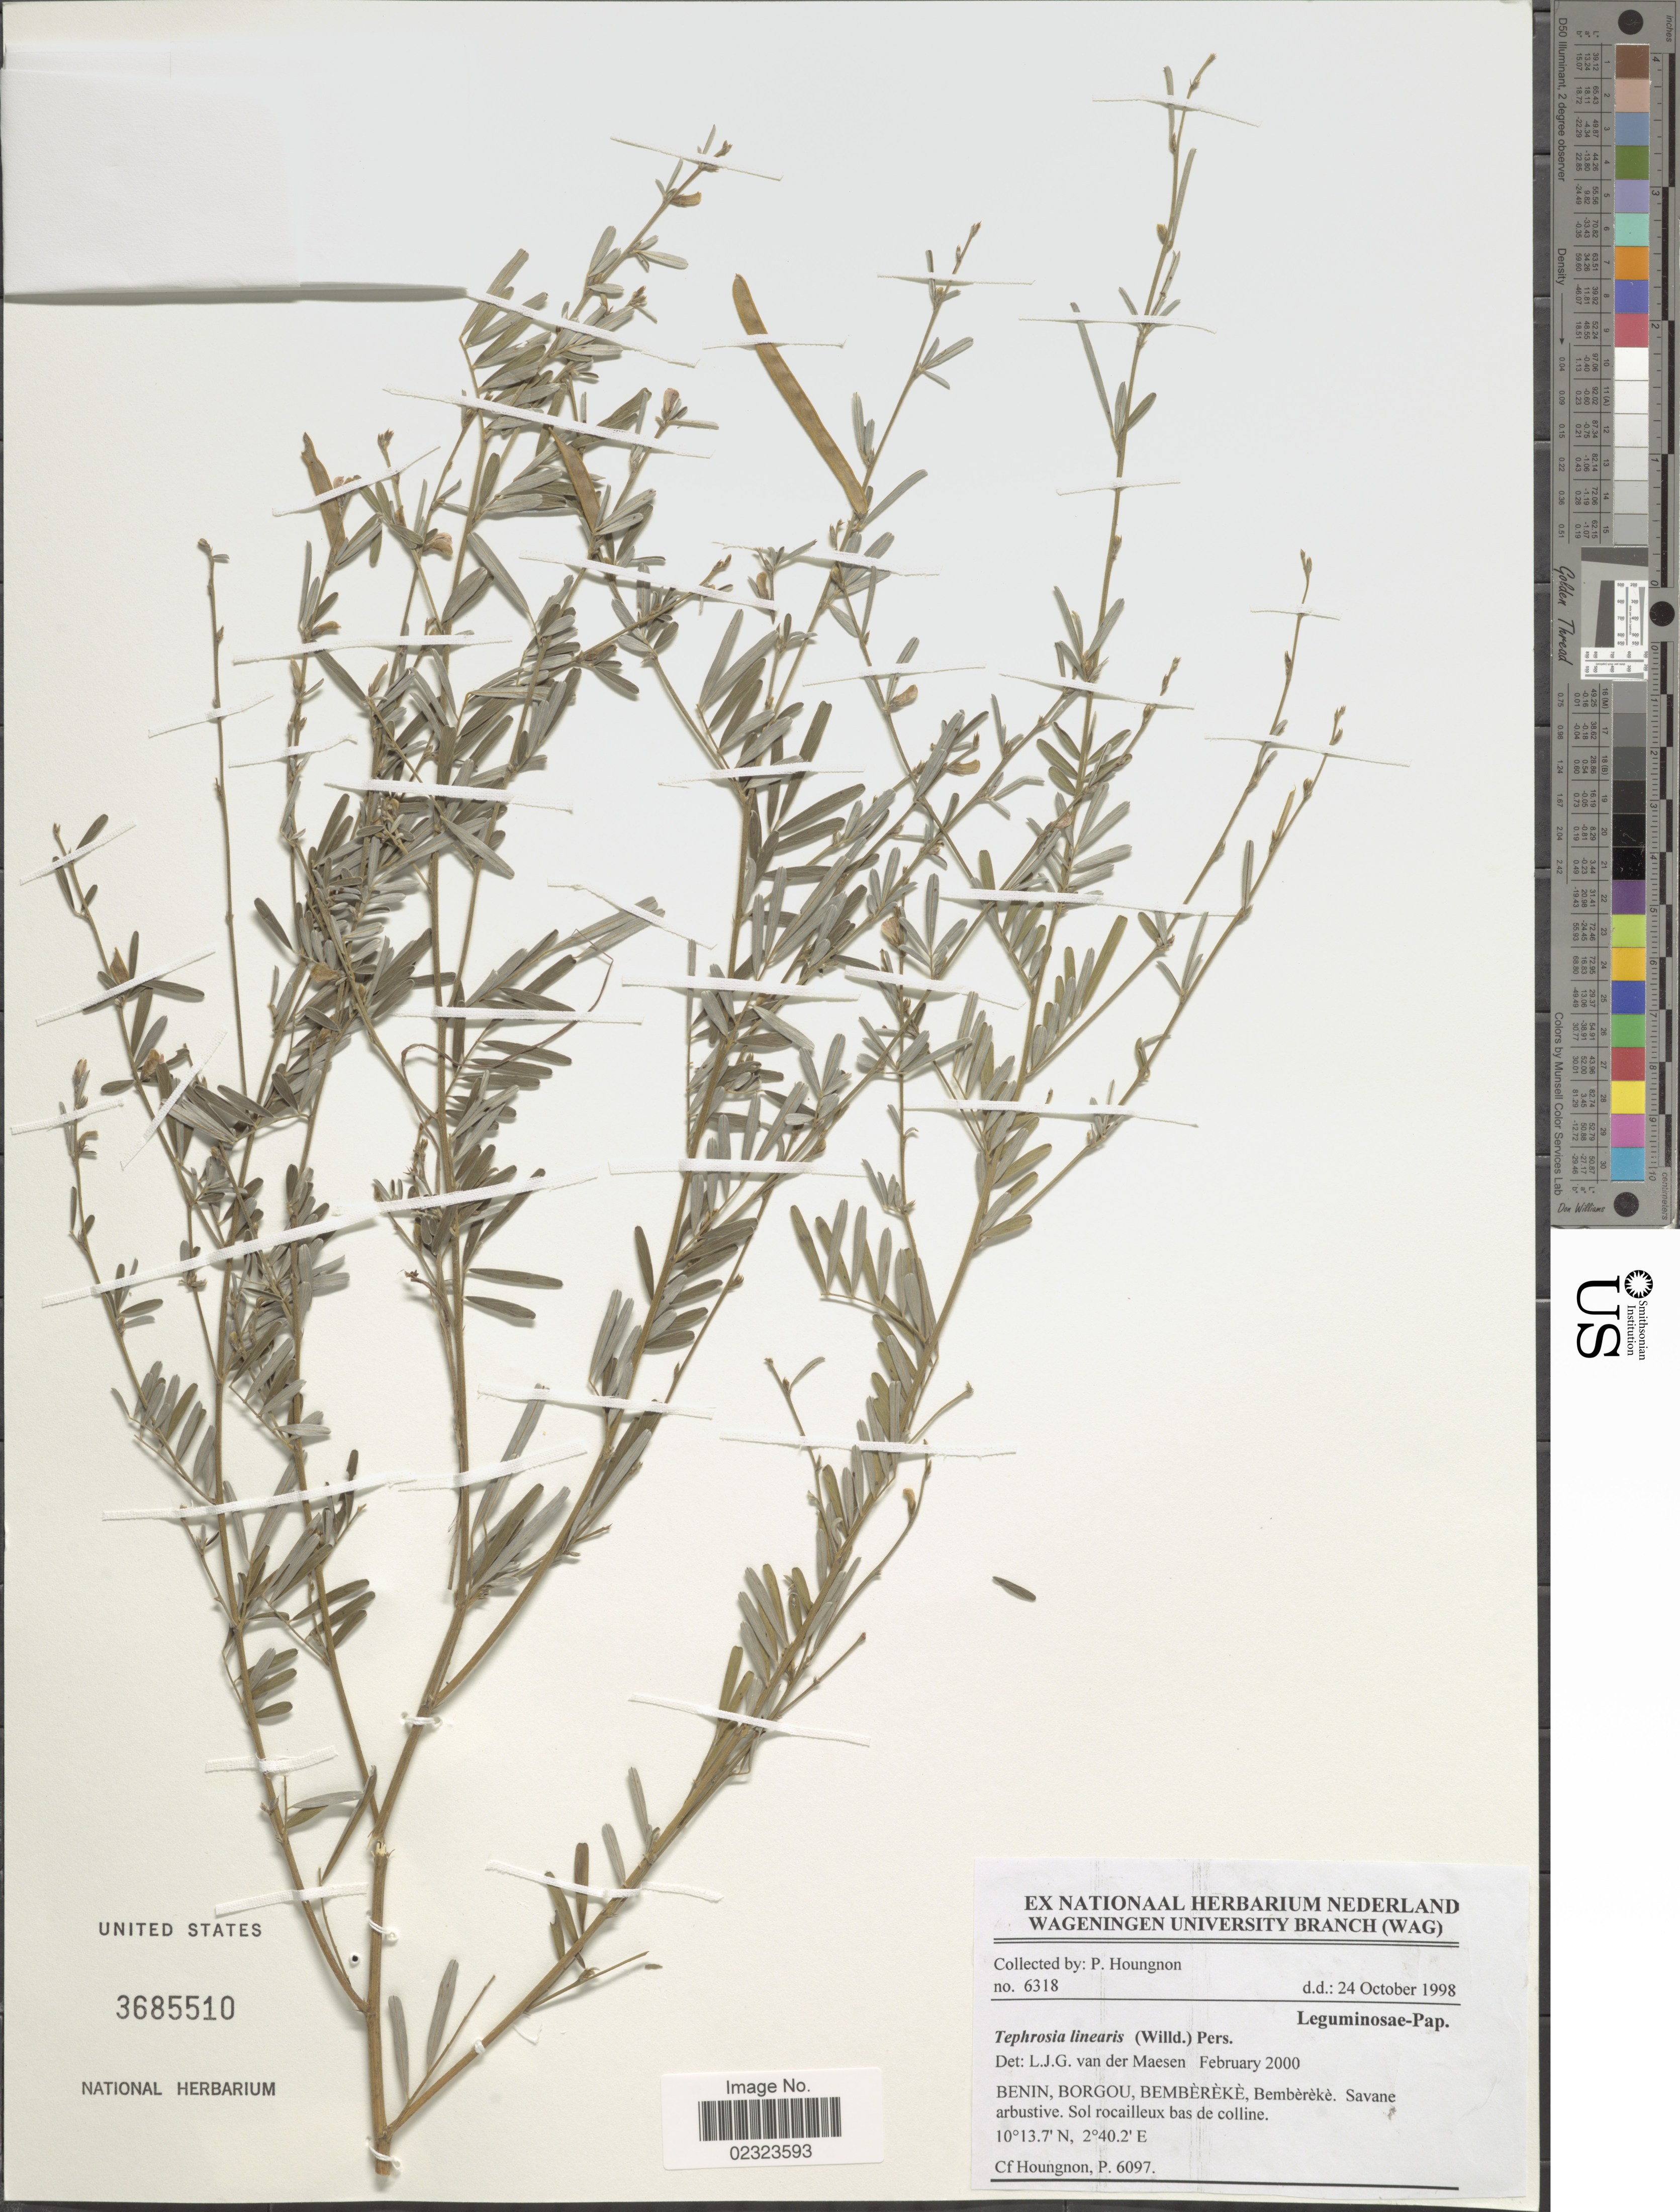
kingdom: Plantae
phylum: Tracheophyta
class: Magnoliopsida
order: Fabales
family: Fabaceae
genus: Tephrosia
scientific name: Tephrosia linearis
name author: (Willd.) Pers.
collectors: P. Houngnon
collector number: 6097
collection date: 1998-10-24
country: Benin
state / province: Borgou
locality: Bembereke.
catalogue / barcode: US 3685510